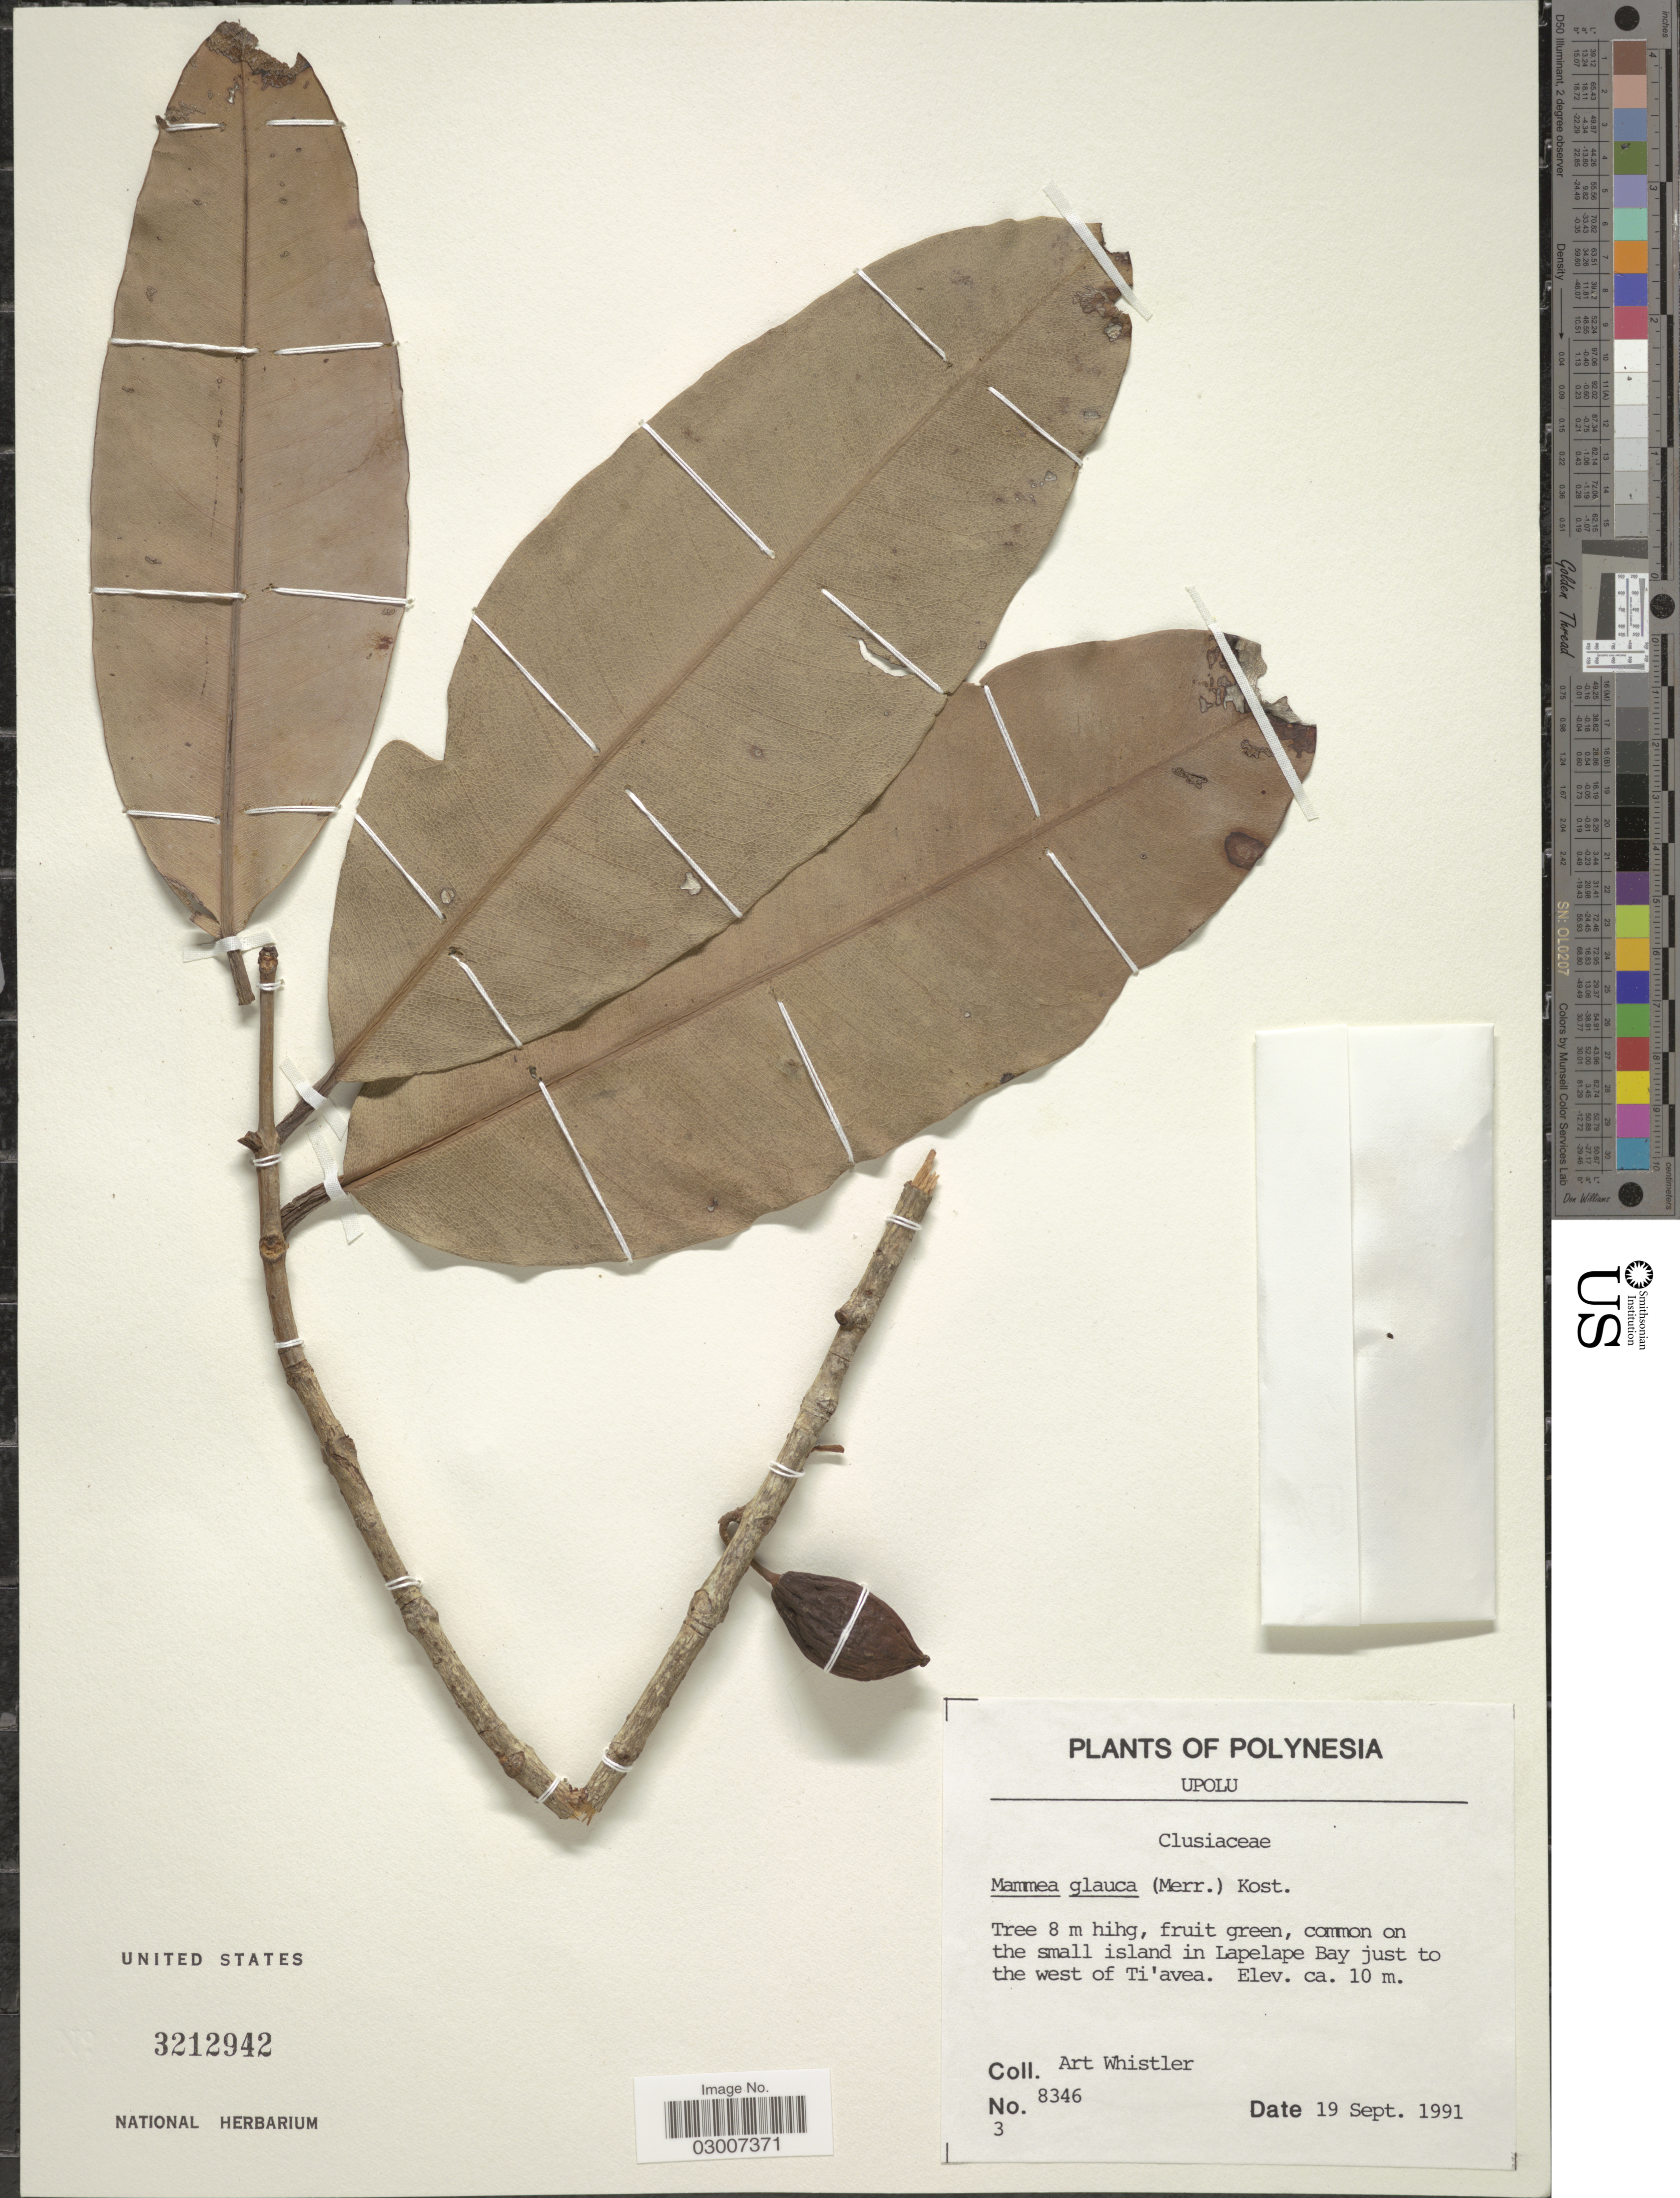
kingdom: Plantae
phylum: Tracheophyta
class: Magnoliopsida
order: Malpighiales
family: Calophyllaceae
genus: Mammea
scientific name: Mammea glauca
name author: (Merr.) Kosterm.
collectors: A. Whistler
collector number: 8346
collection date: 1991-09-19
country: Samoa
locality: Upolu. Common on the small island in Lapelape Bay just to the west of Ti'avea.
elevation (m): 10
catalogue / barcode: US 3212942